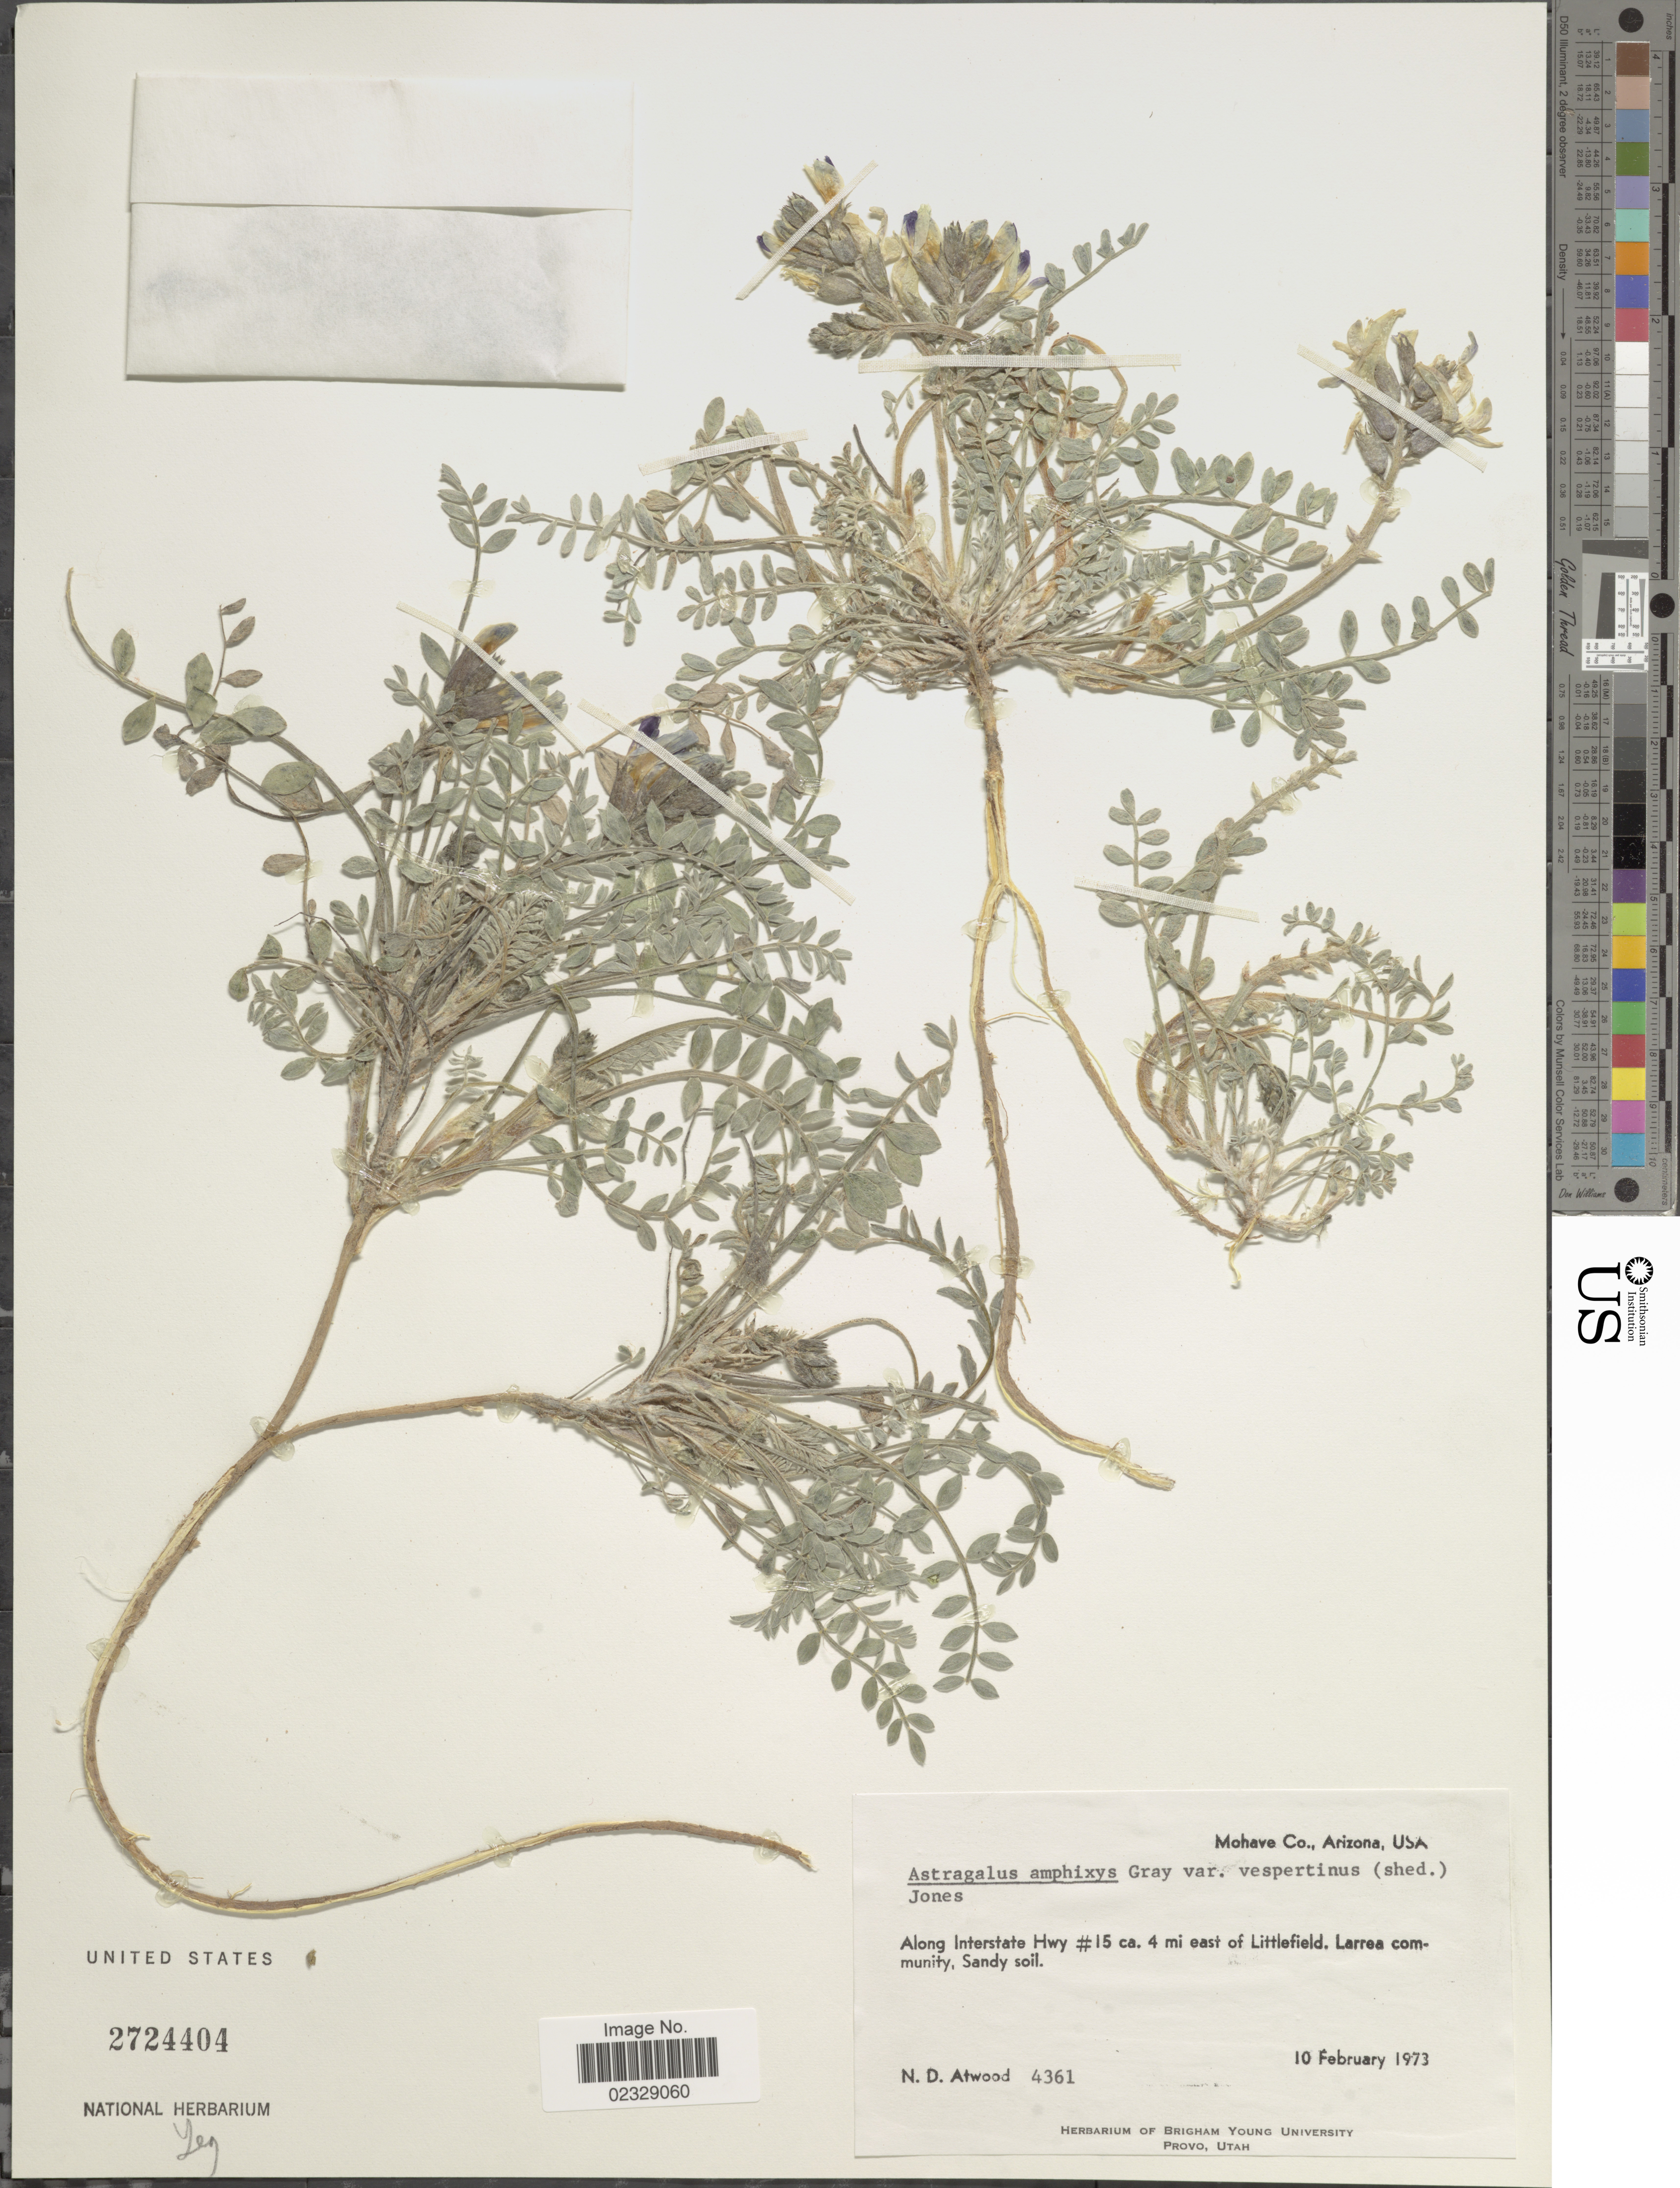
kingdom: Plantae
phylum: Tracheophyta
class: Magnoliopsida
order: Fabales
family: Fabaceae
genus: Astragalus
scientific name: Astragalus amphioxys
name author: A. Gray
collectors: N. Atwood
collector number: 4361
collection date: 1973-02-10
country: United States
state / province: Arizona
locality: Mohave Co., Along Interstate Hwy #15 ca. 4 mi east of Littlefield, Larrea community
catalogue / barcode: US 2724404